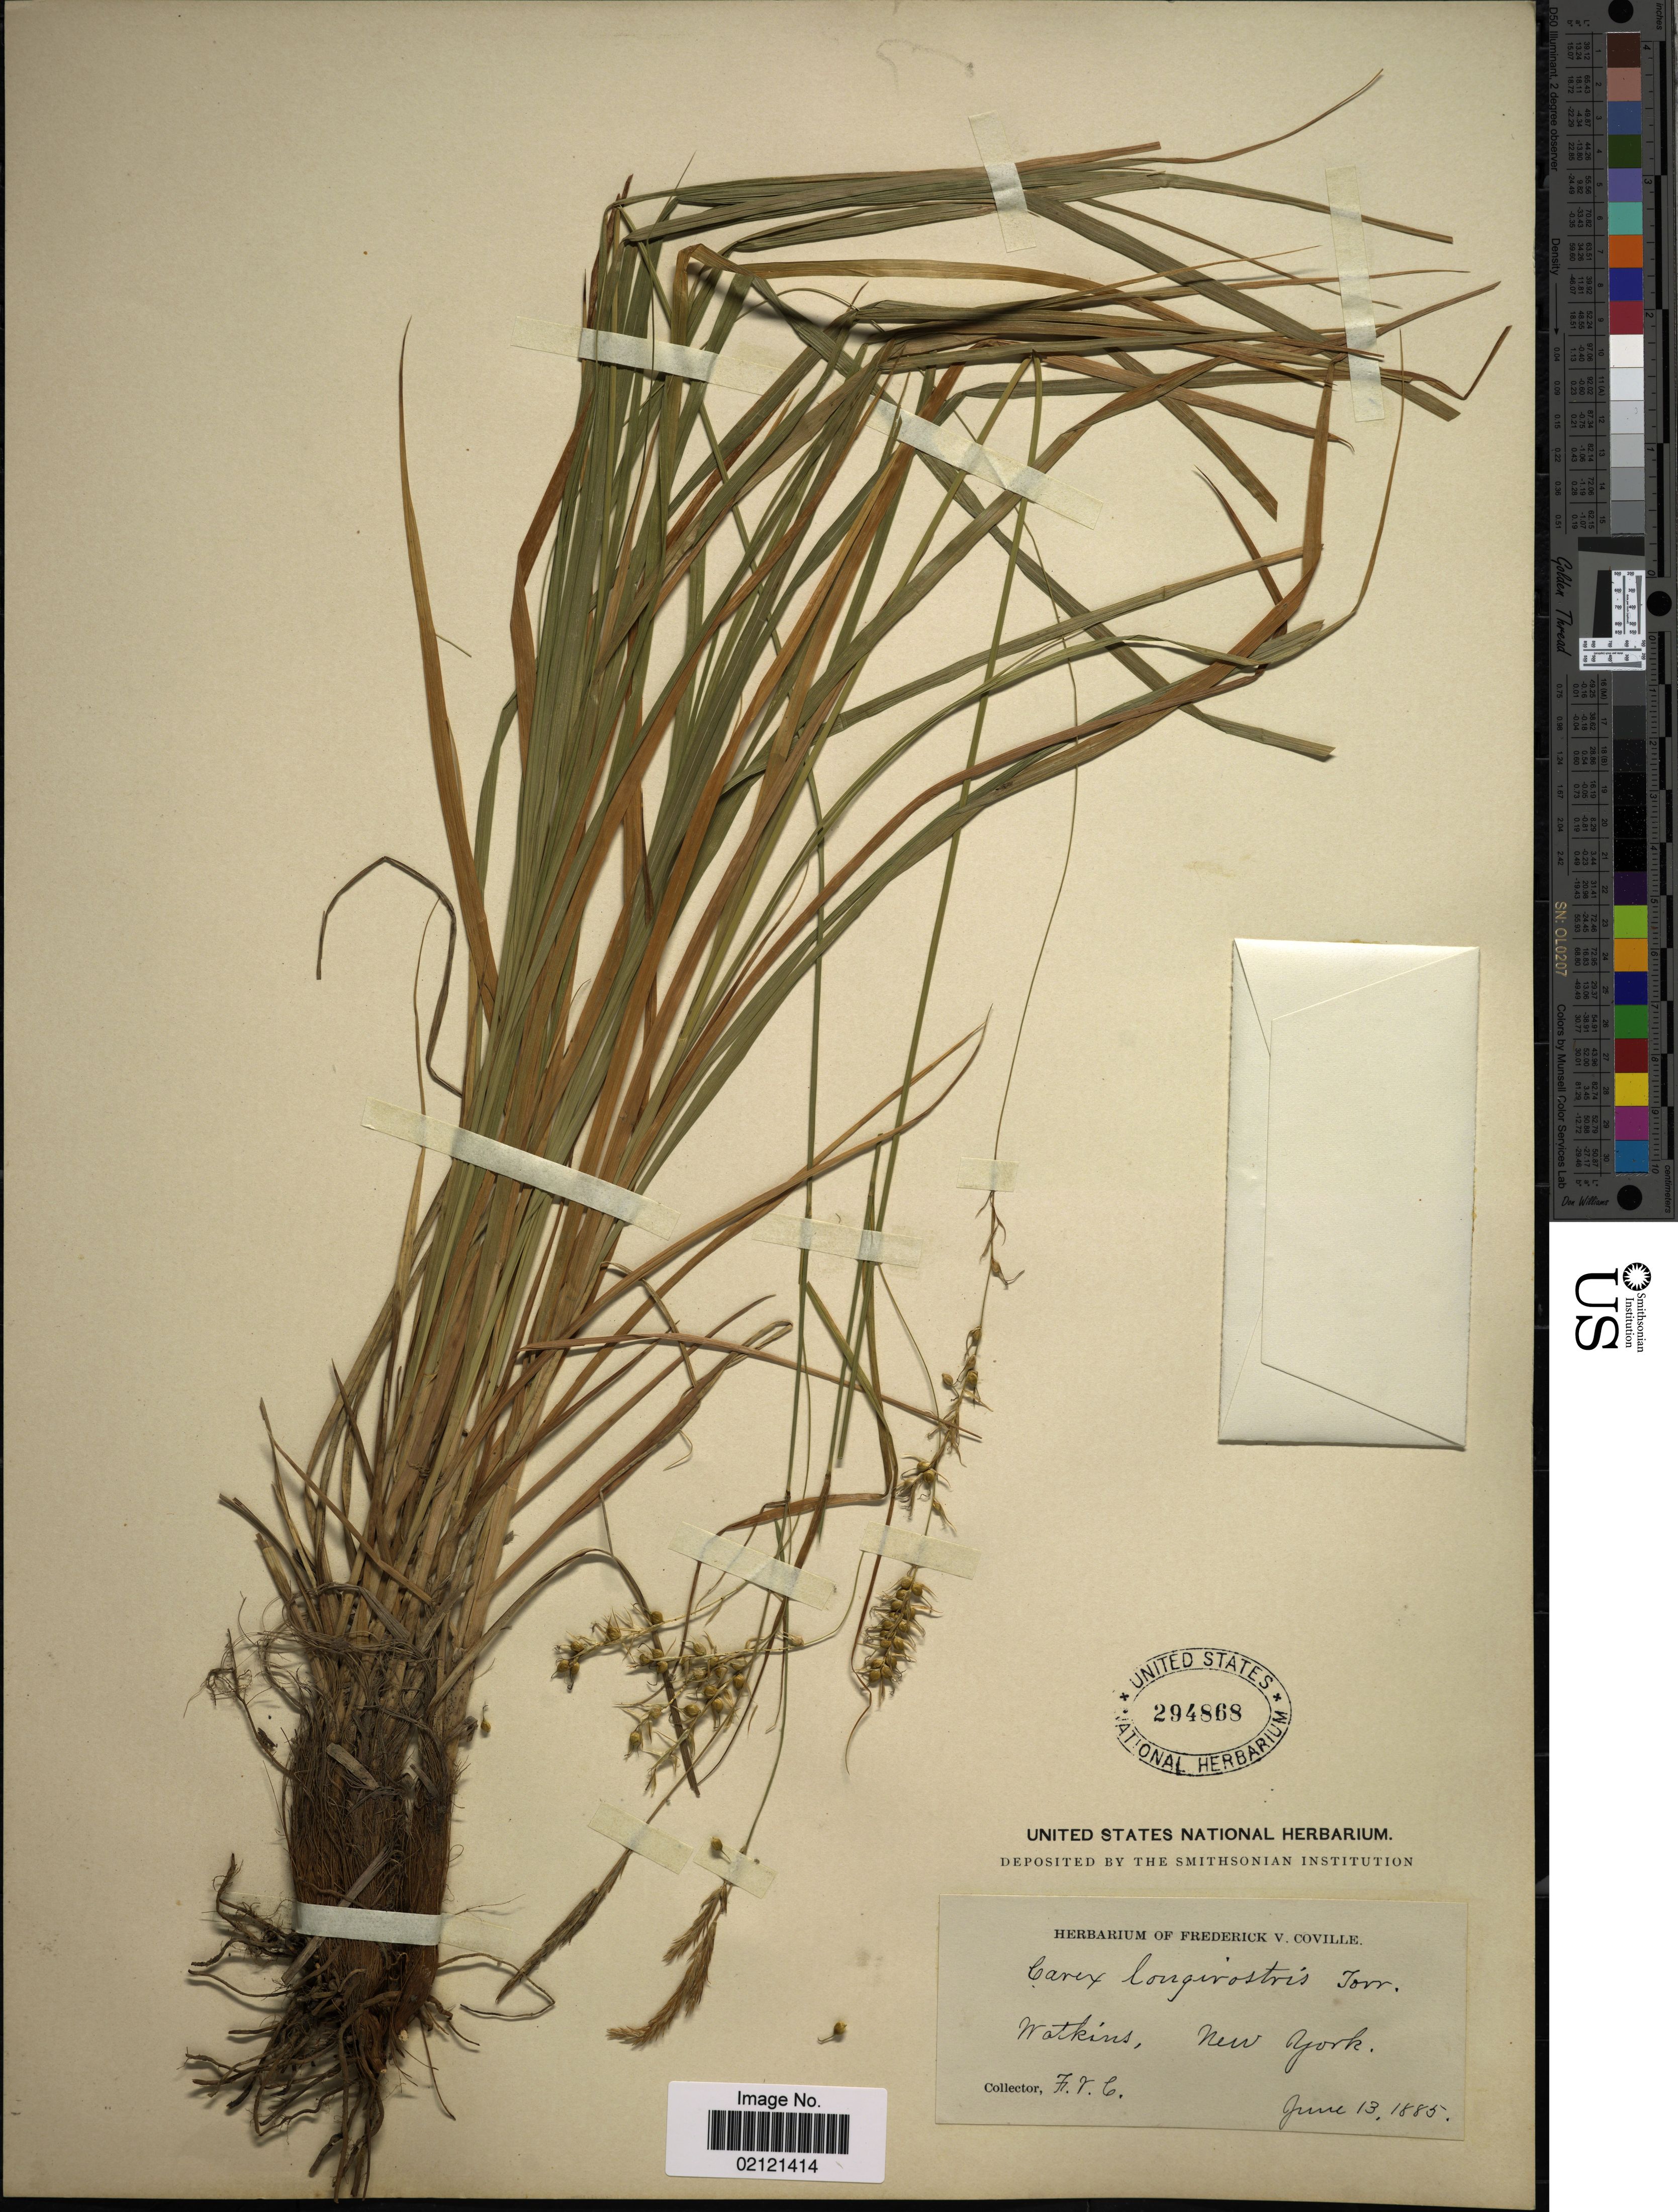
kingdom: Plantae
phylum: Tracheophyta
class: Liliopsida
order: Poales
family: Cyperaceae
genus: Carex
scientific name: Carex sprengelii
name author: Dewey ex Spreng.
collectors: F. V. Coville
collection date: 1885-06-13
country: United States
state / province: New York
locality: Watkins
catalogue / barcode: US 294868